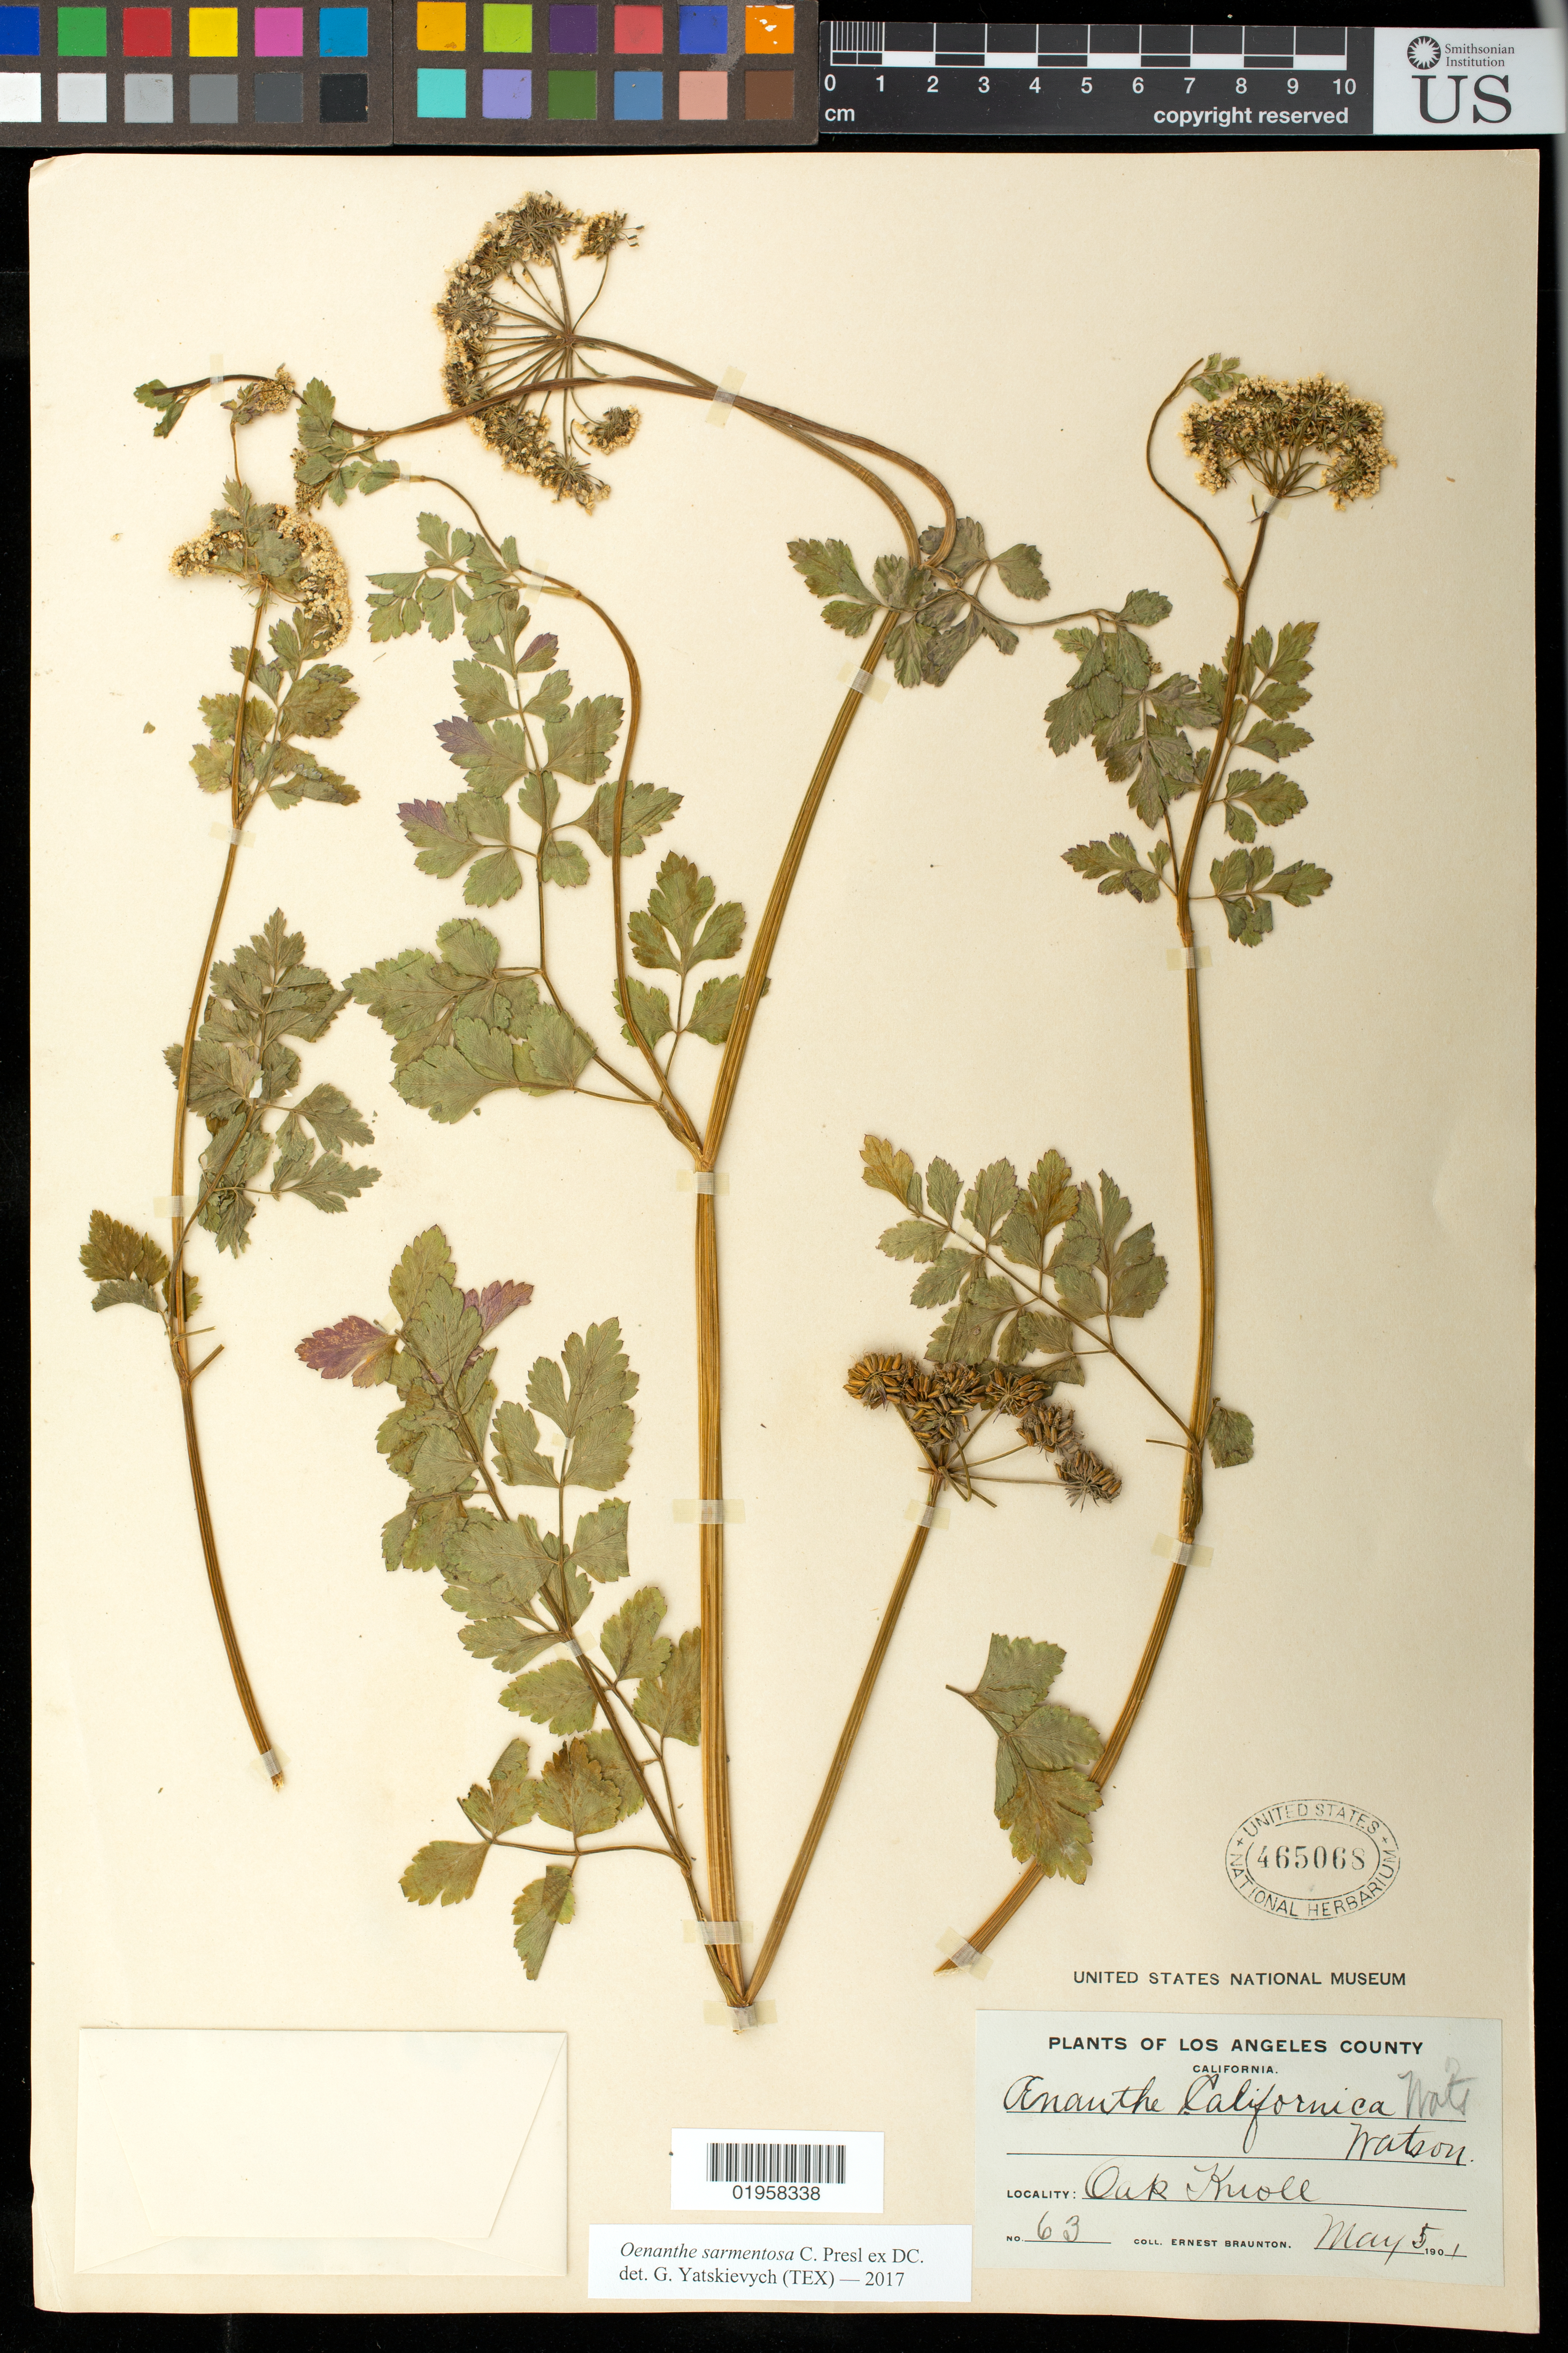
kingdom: Plantae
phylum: Tracheophyta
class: Magnoliopsida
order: Apiales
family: Apiaceae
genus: Oenanthe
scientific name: Oenanthe sarmentosa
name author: C. Presl ex DC.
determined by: Yatskievych, G. A.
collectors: E. Braunton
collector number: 63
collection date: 1901-05-05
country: United States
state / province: California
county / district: Los Angeles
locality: Oak Knoll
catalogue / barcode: US 465068